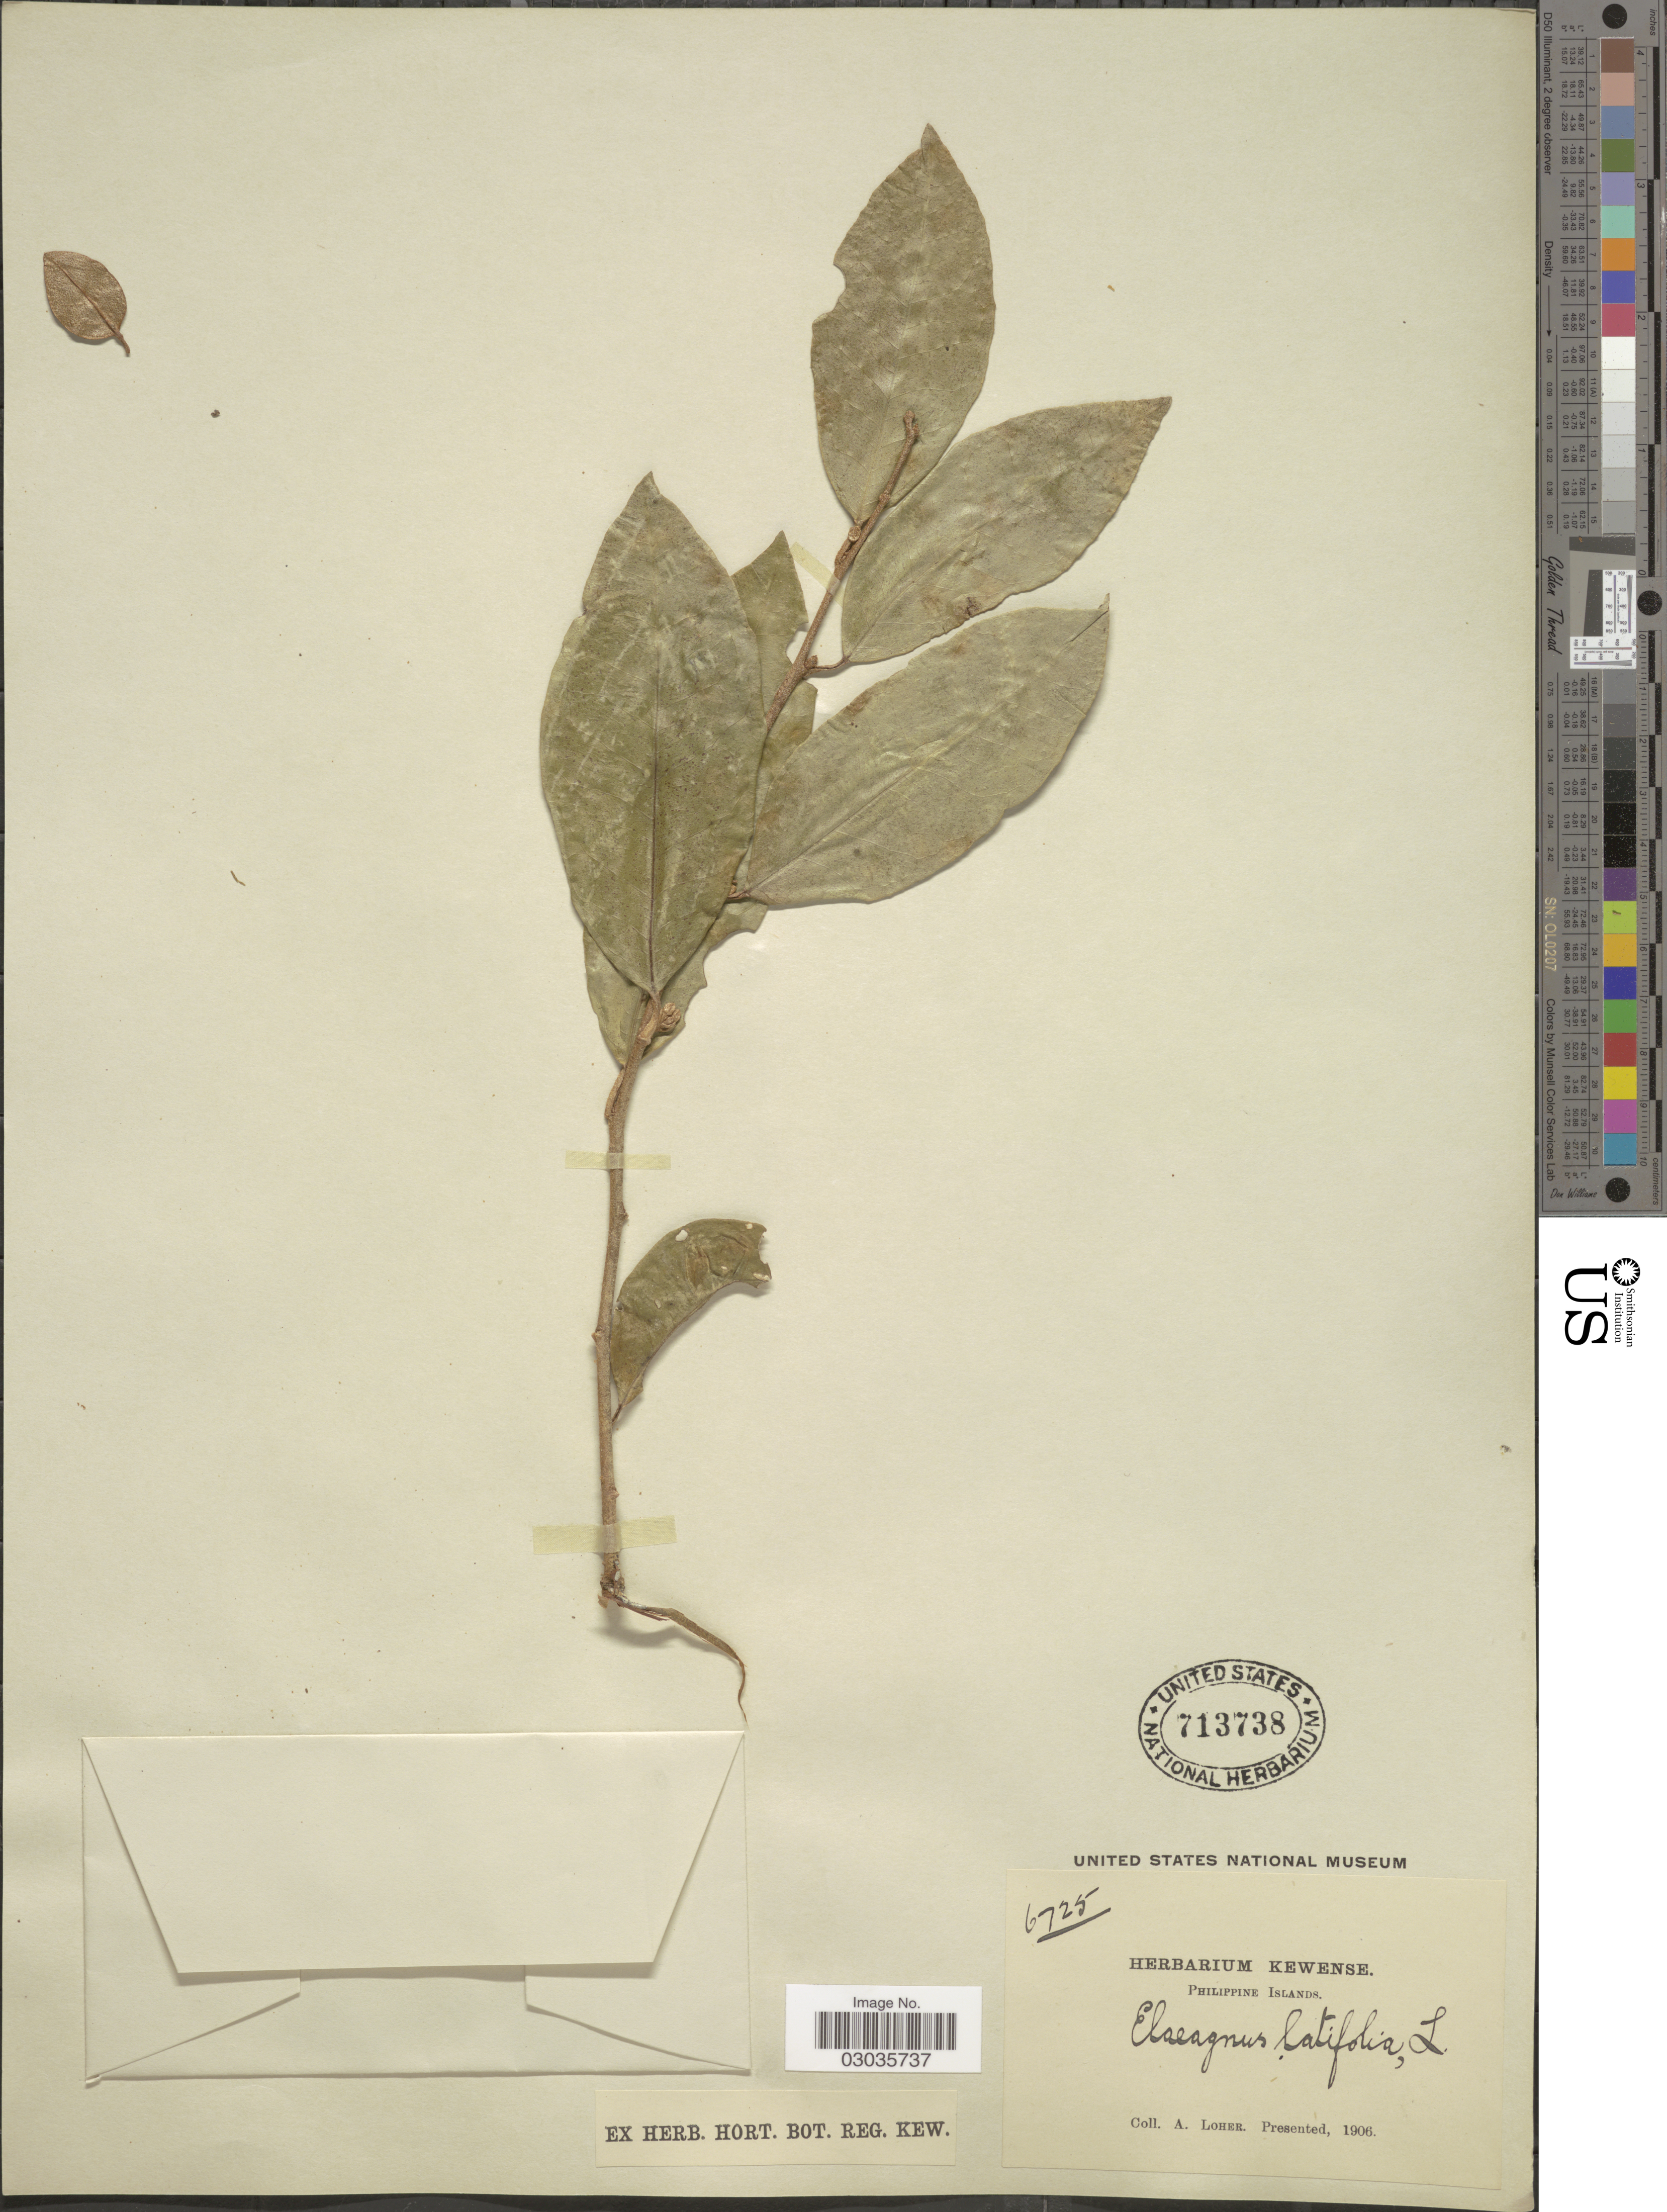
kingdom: Plantae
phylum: Tracheophyta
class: Magnoliopsida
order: Rosales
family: Elaeagnaceae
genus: Elaeagnus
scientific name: Elaeagnus triflora var. triflora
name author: Roxb.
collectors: A. Loher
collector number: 6725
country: Philippines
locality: Philippine Islands.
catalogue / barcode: US 713738